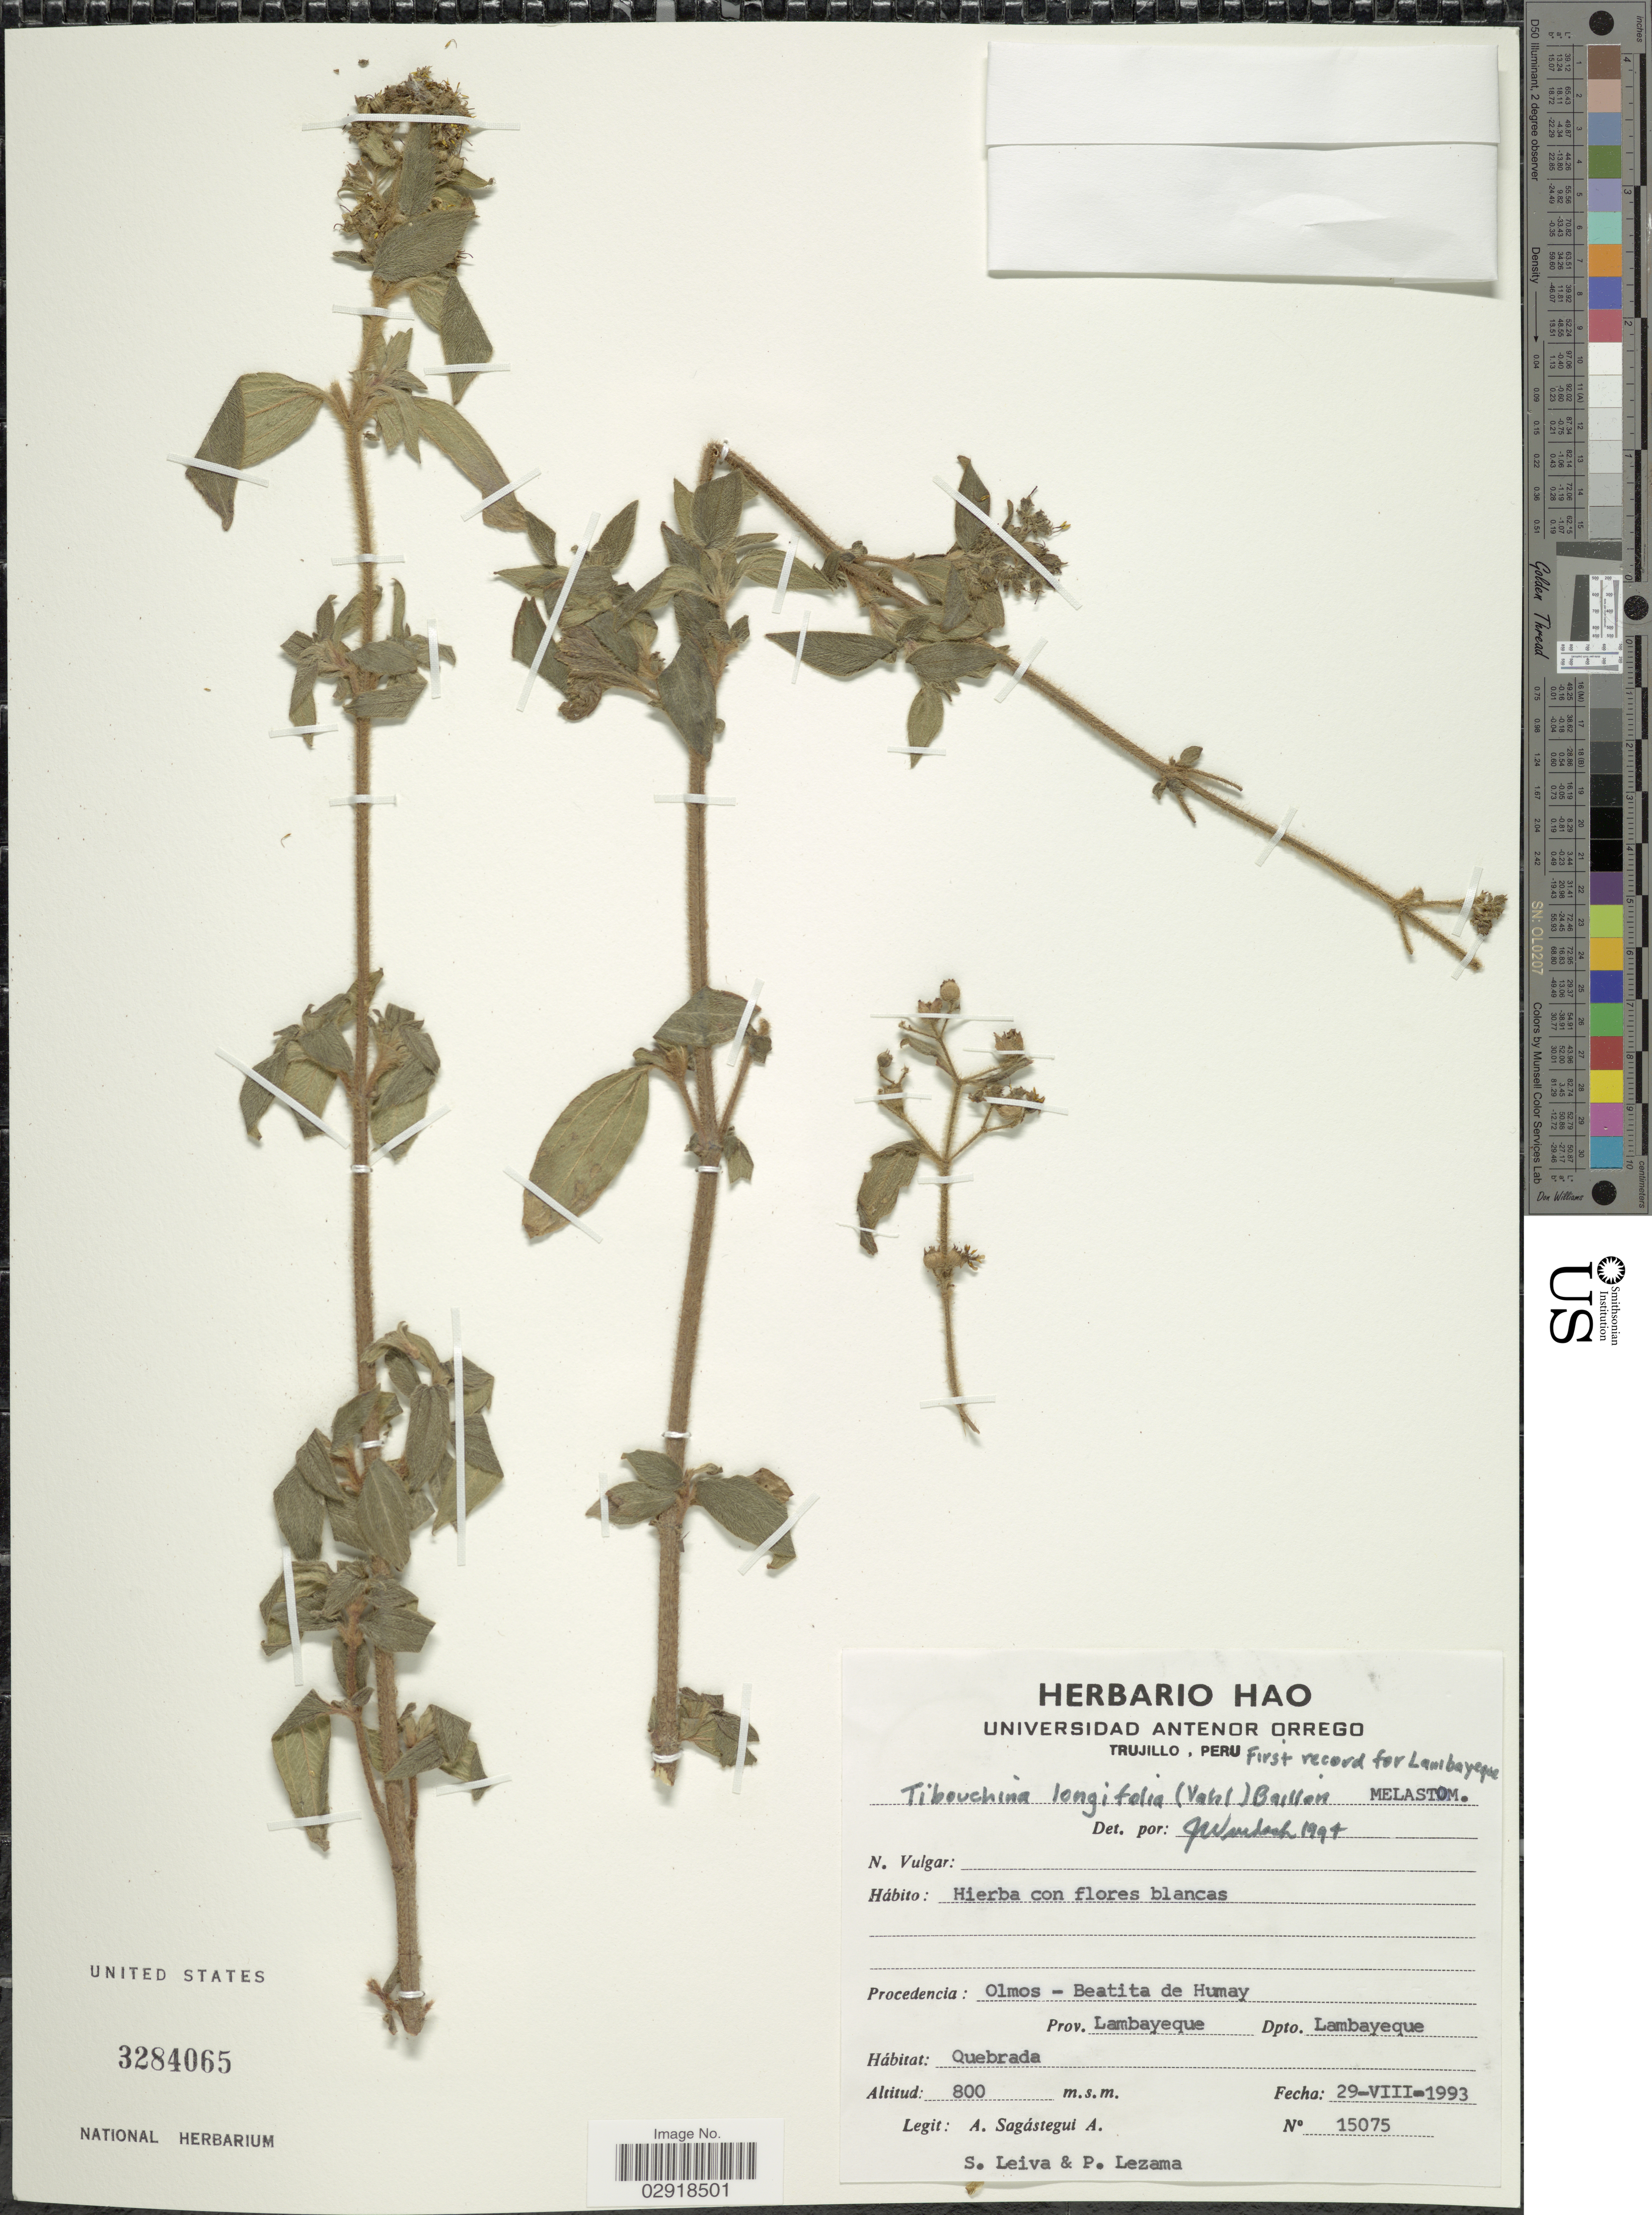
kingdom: Plantae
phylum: Tracheophyta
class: Magnoliopsida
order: Myrtales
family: Melastomataceae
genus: Chaetogastra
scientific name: Chaetogastra longifolia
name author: (Vahl) DC.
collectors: A. Sagástegui A., S. Leiva & P. Lezama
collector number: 15075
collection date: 1993-08-29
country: Peru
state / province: Lambayeque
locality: Procedencia: Olmos - Beatita de Humay. Prov. Lambayeque, Dpto. Lambayeque.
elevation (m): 800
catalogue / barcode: US 3284065